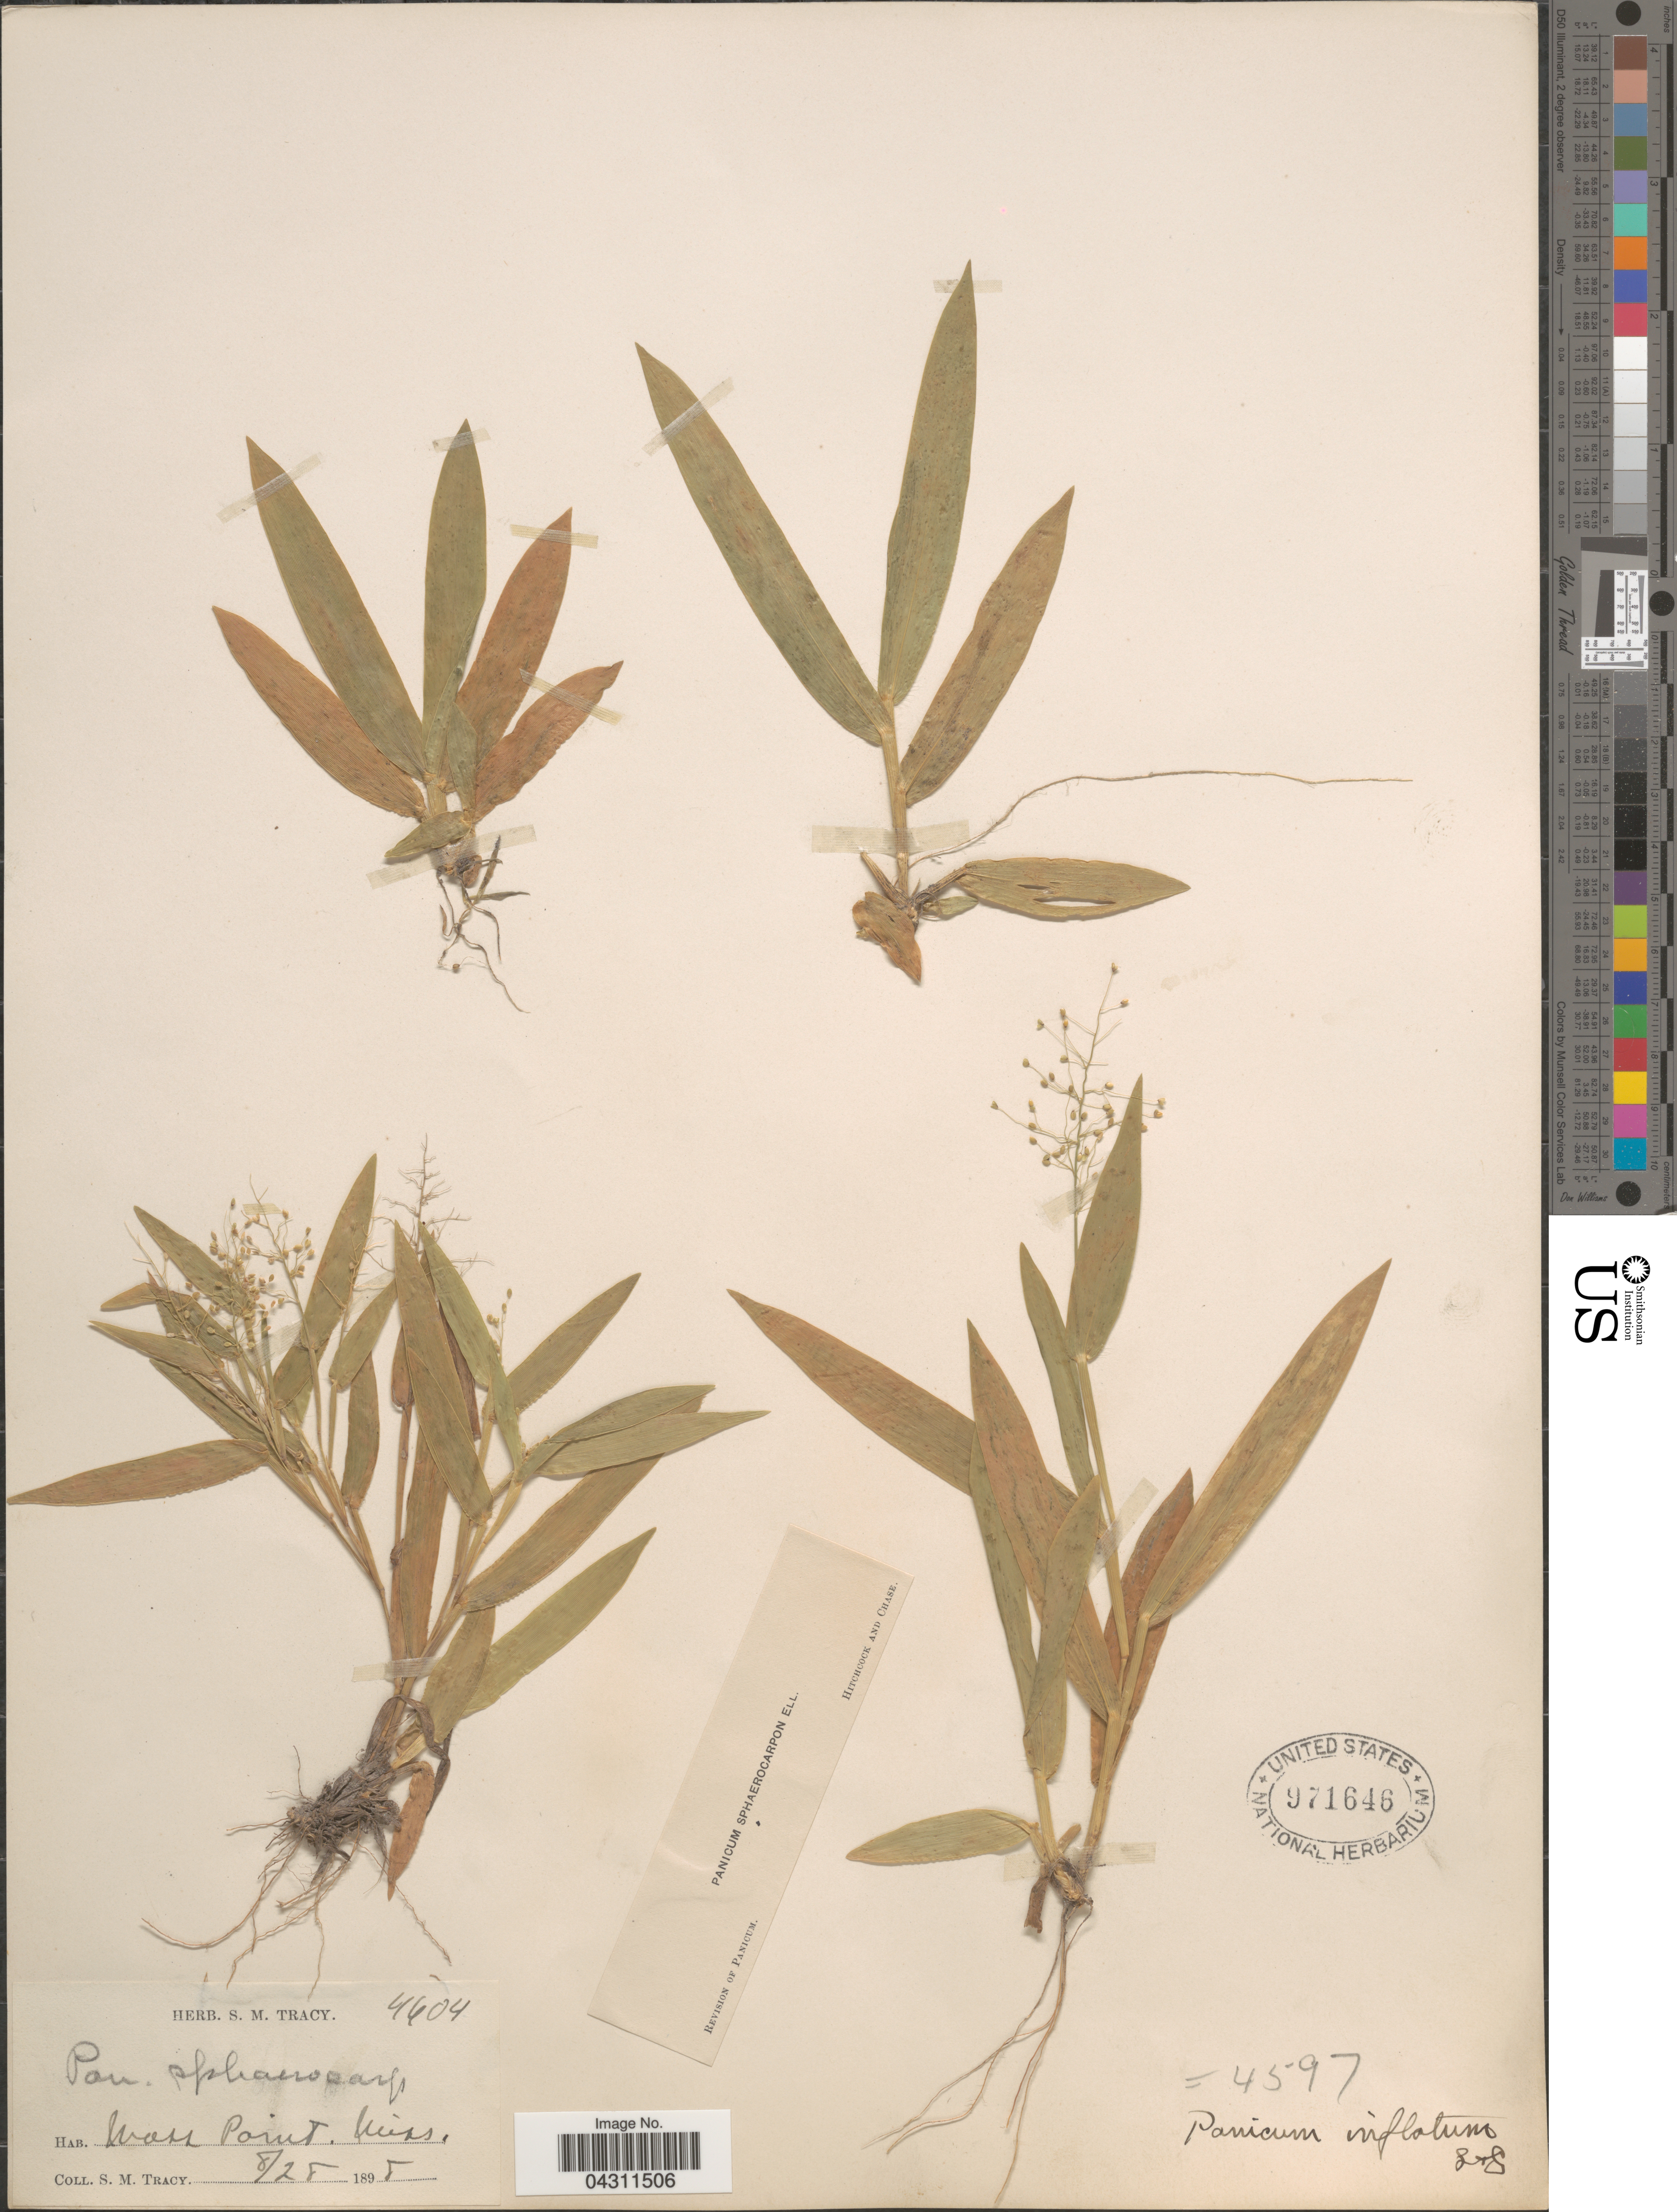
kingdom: Plantae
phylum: Tracheophyta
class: Liliopsida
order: Poales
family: Poaceae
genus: Dichanthelium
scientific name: Dichanthelium sphaerocarpon var. sphaerocarpon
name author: (Elliott) Gould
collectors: S. M. Tracy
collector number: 4604/4597?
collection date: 1898-08-28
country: United States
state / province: Mississippi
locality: Moss Point.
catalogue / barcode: US 971646